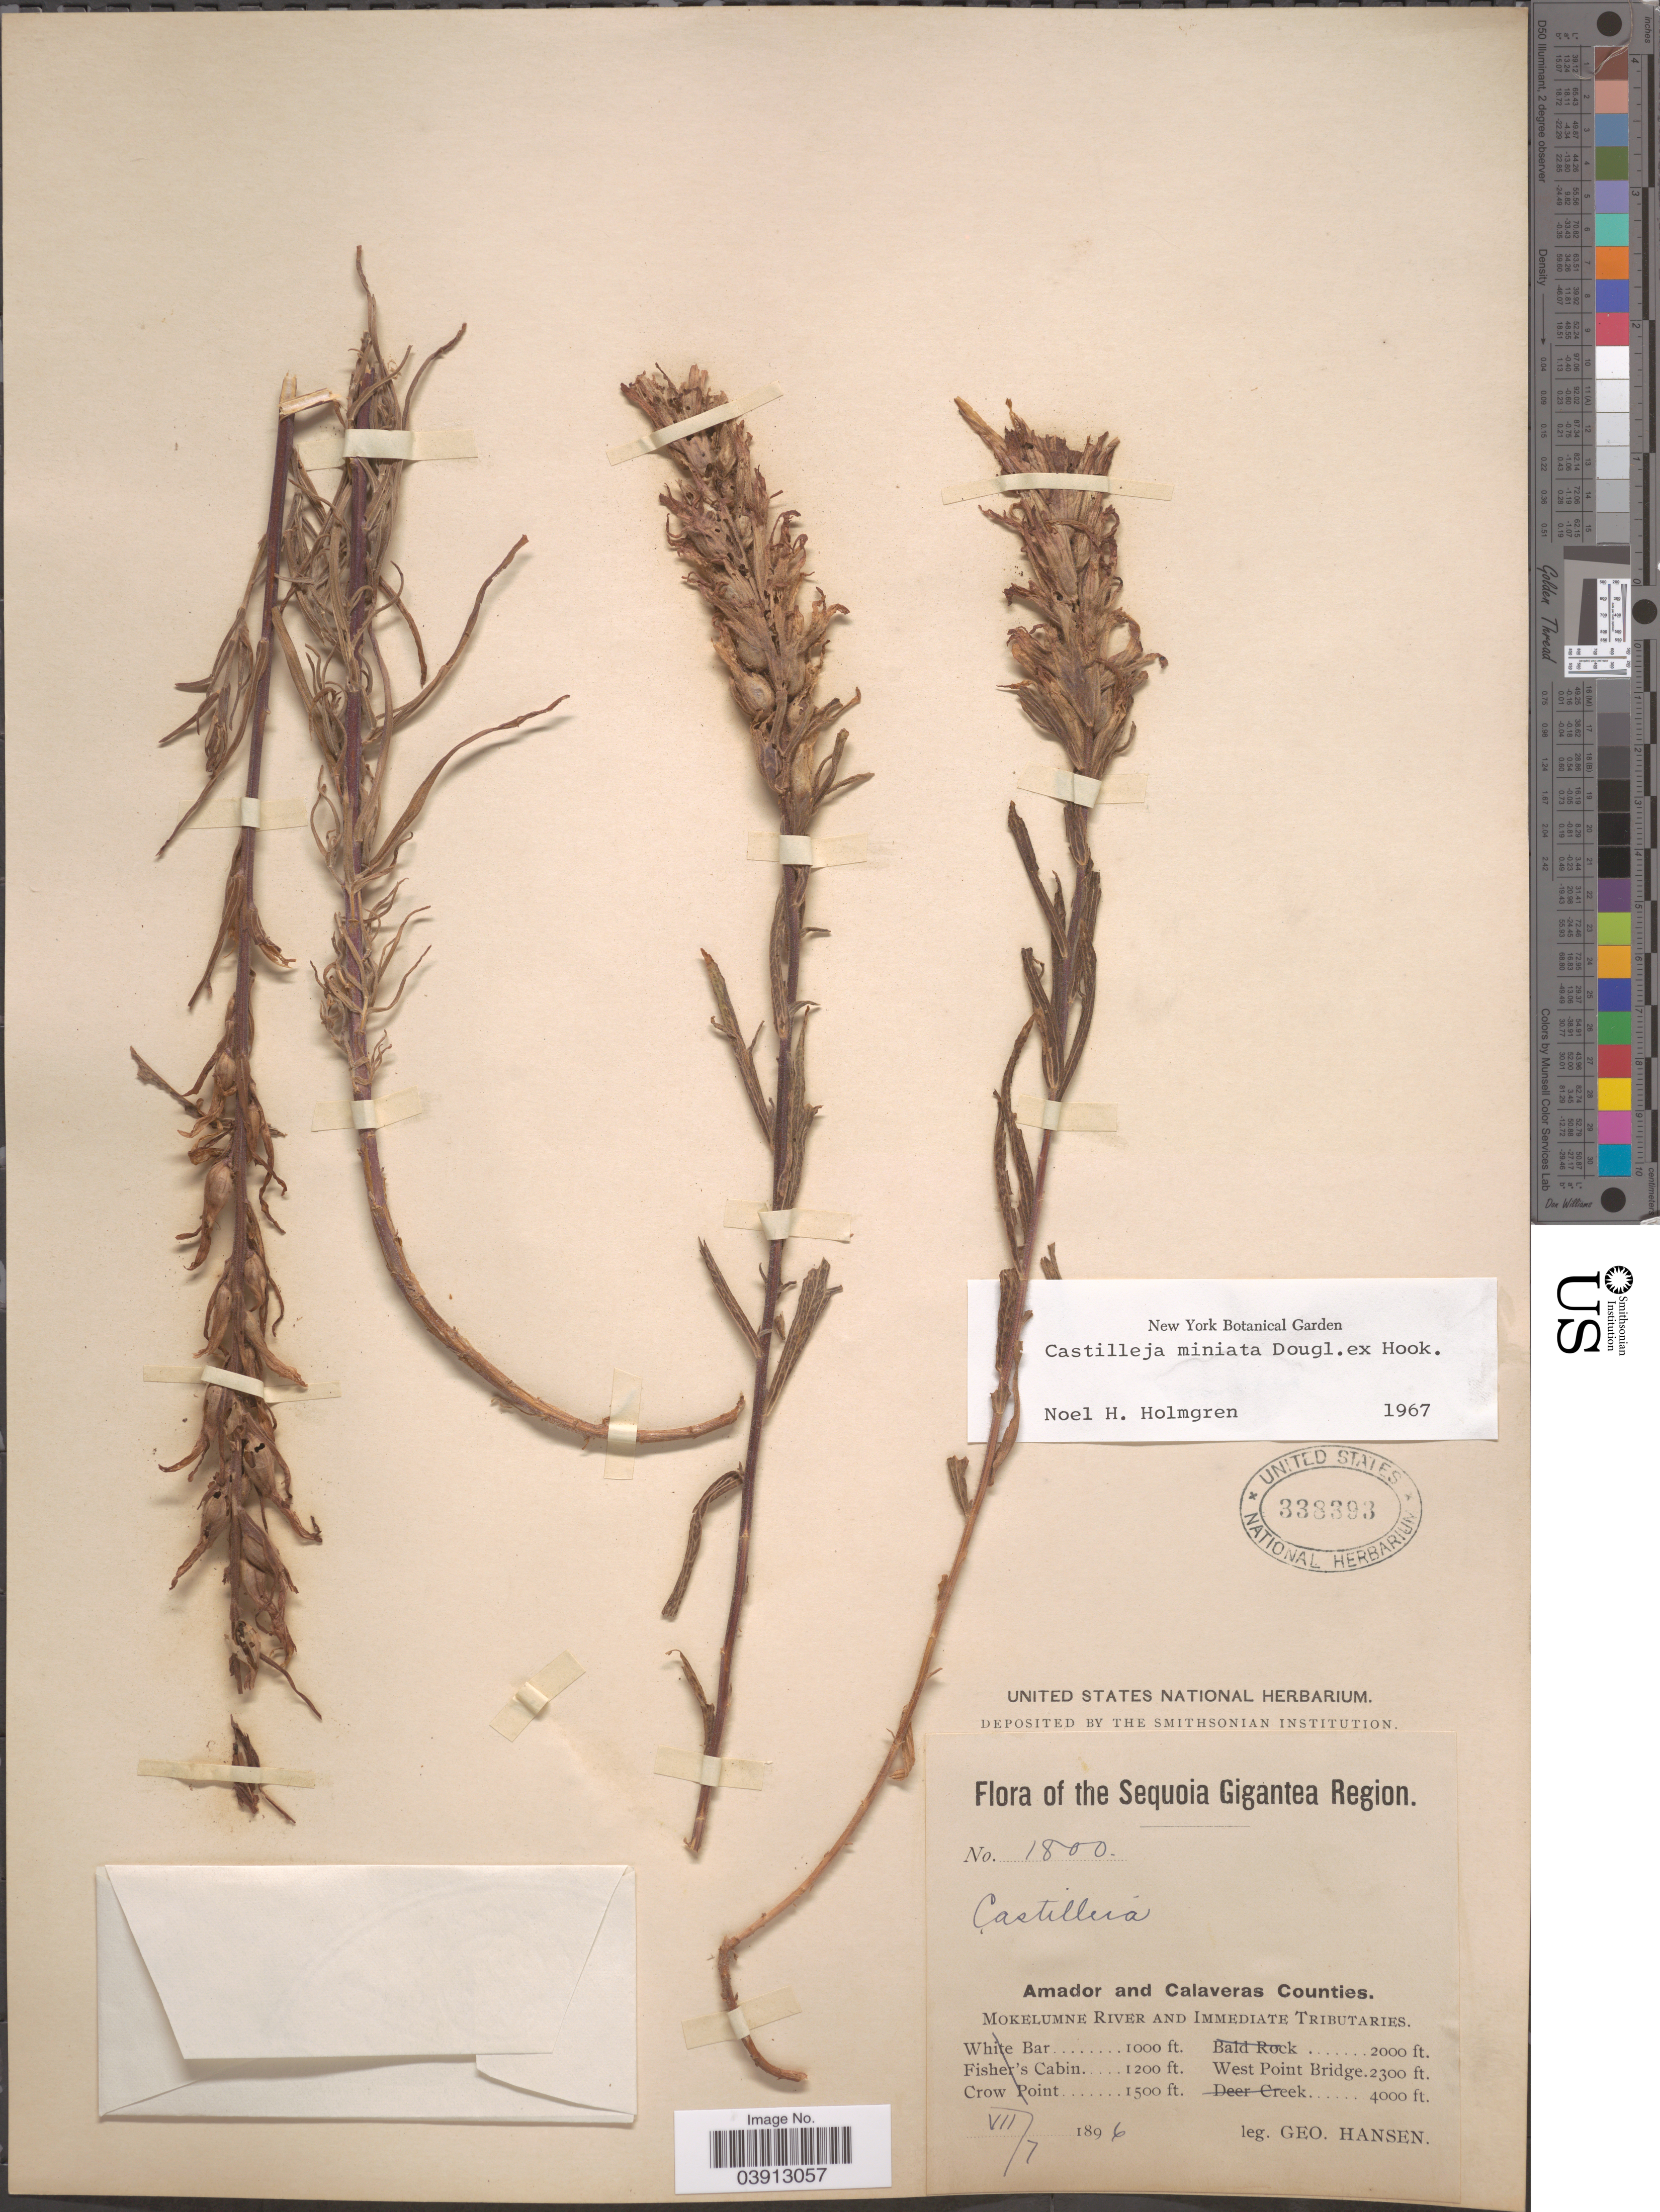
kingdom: Plantae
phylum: Tracheophyta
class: Magnoliopsida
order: Lamiales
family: Orobanchaceae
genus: Castilleja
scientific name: Castilleja miniata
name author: Douglas ex Hook.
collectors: G. Hansen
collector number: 1800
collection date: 1896-07-07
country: United States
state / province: California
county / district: Calaveras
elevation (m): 701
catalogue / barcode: US 338393